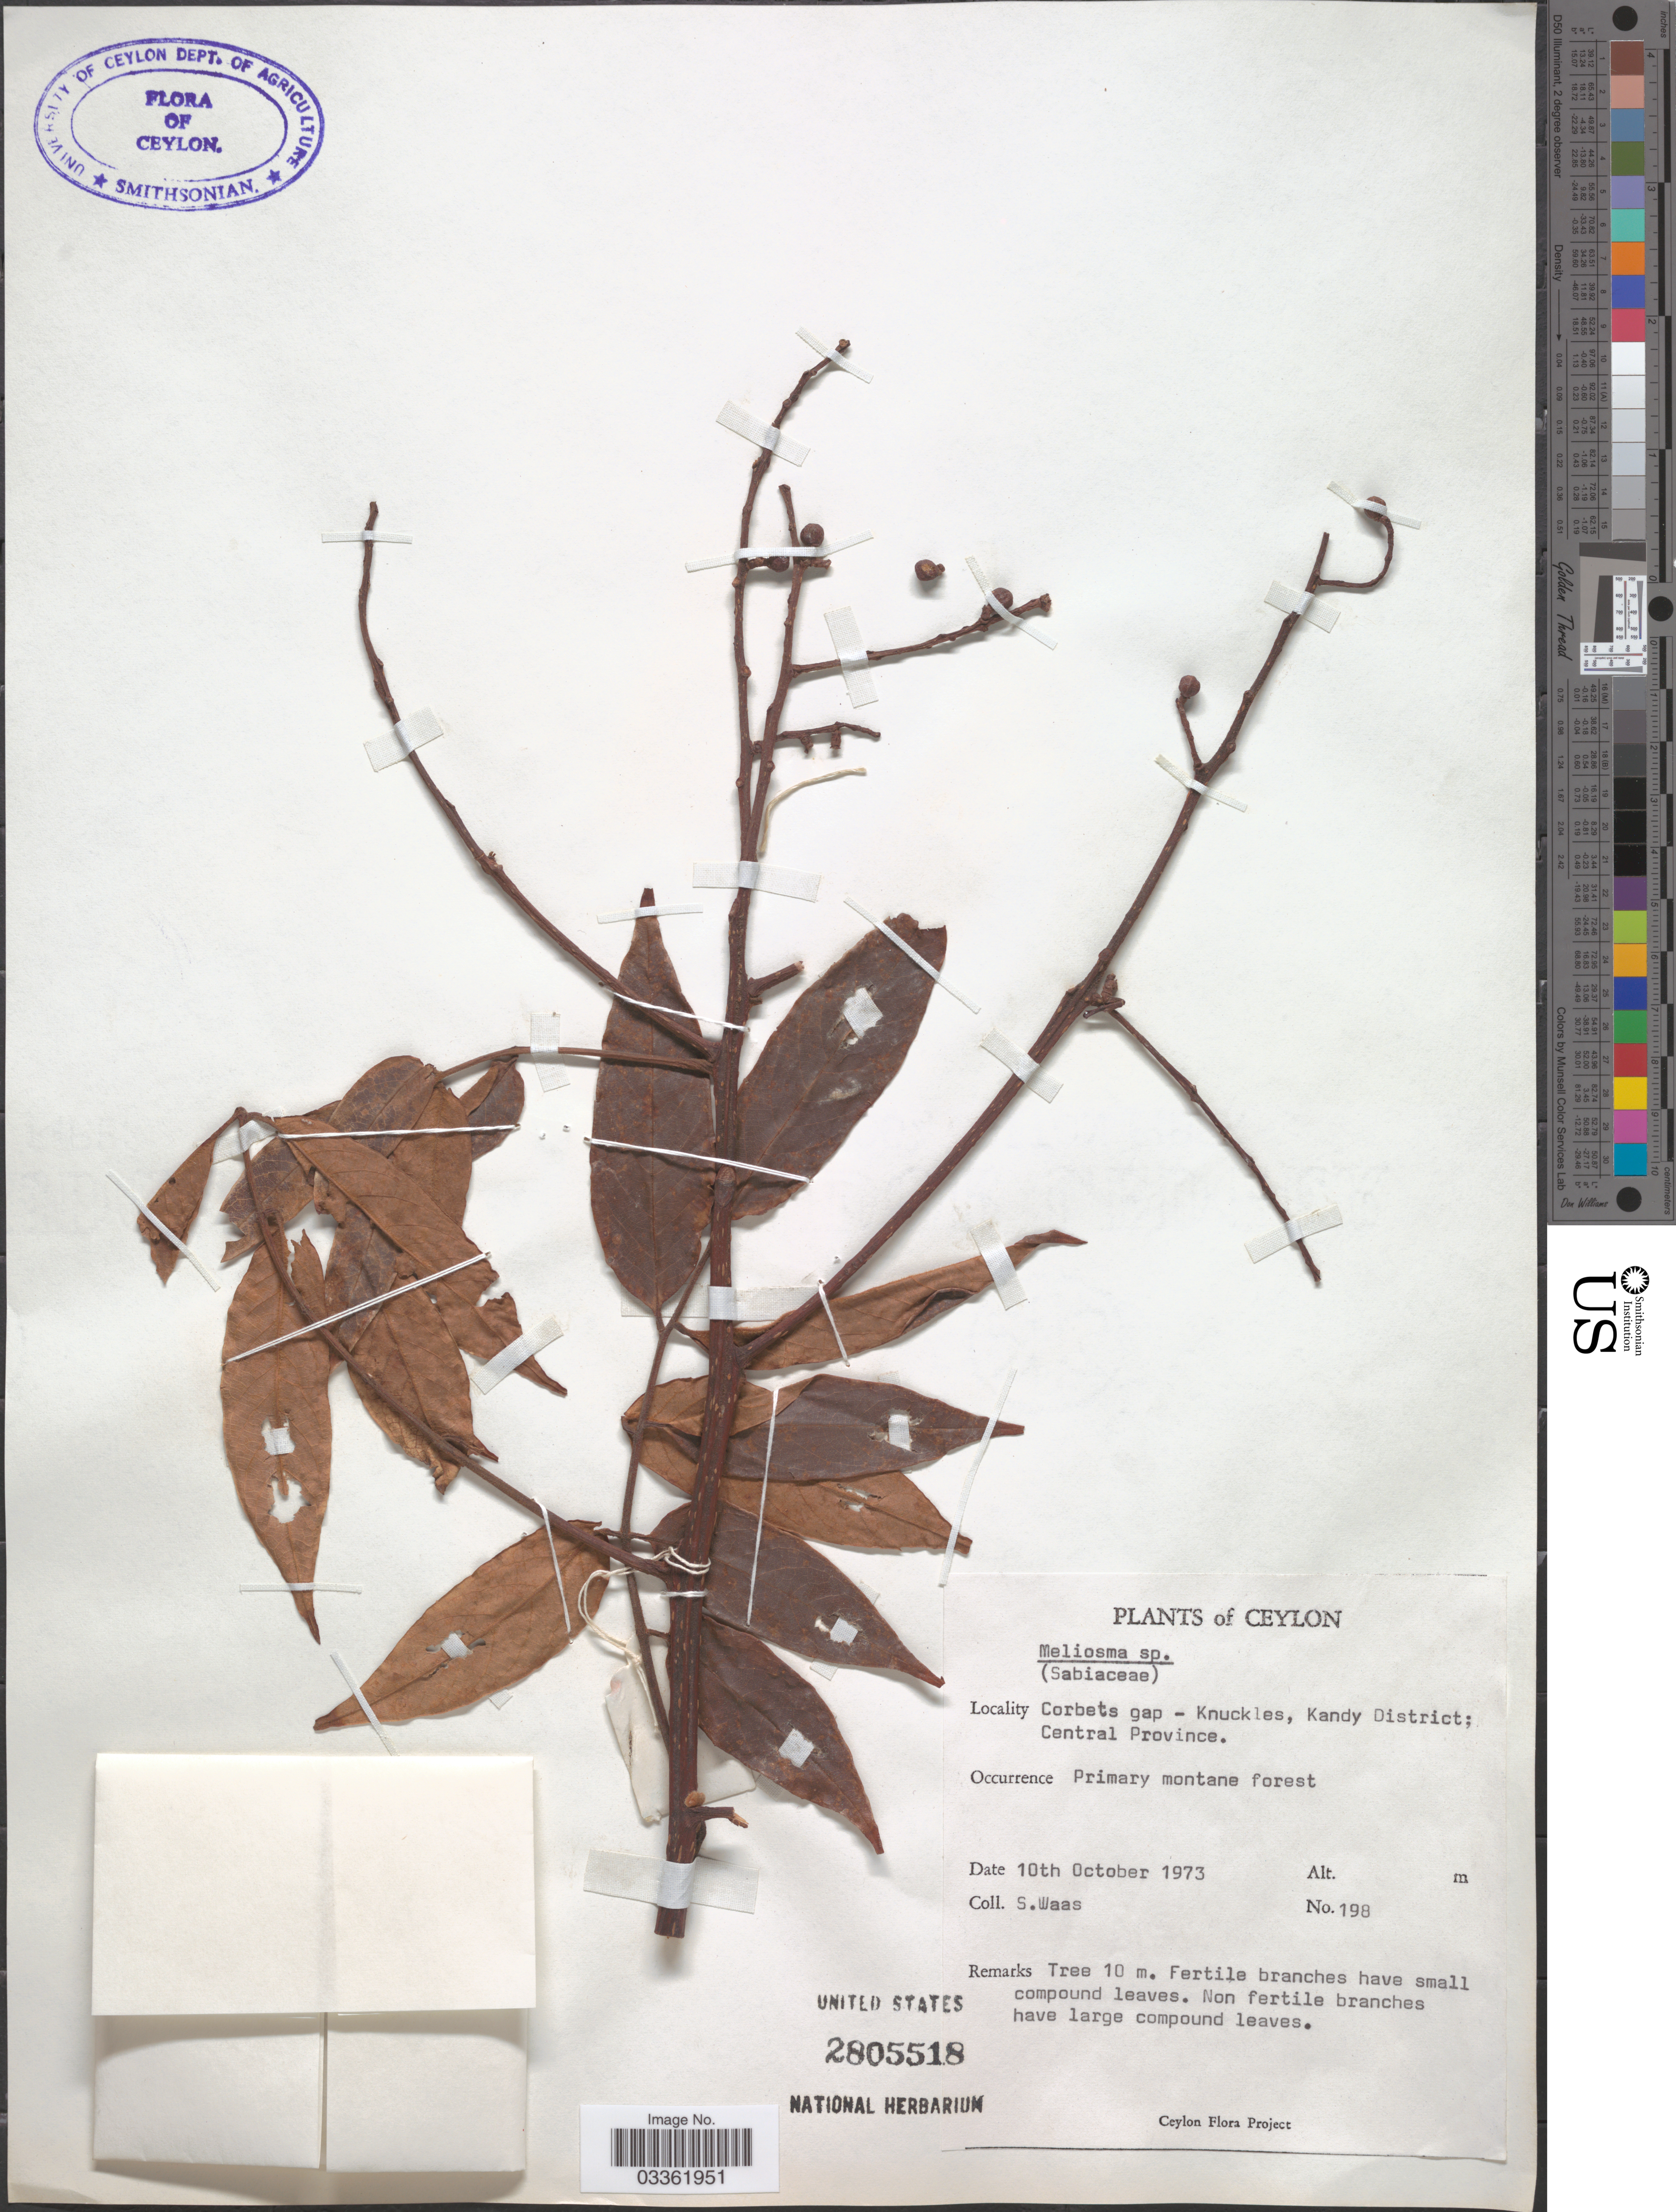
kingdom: Plantae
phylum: Tracheophyta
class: Magnoliopsida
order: Proteales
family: Sabiaceae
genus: Meliosma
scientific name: Meliosma sp.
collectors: S. Waas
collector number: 198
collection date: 1973-10-10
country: Sri Lanka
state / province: Central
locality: Ceylon, Corbet's gap - Knuckles, Kandy District.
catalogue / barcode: US 2805518